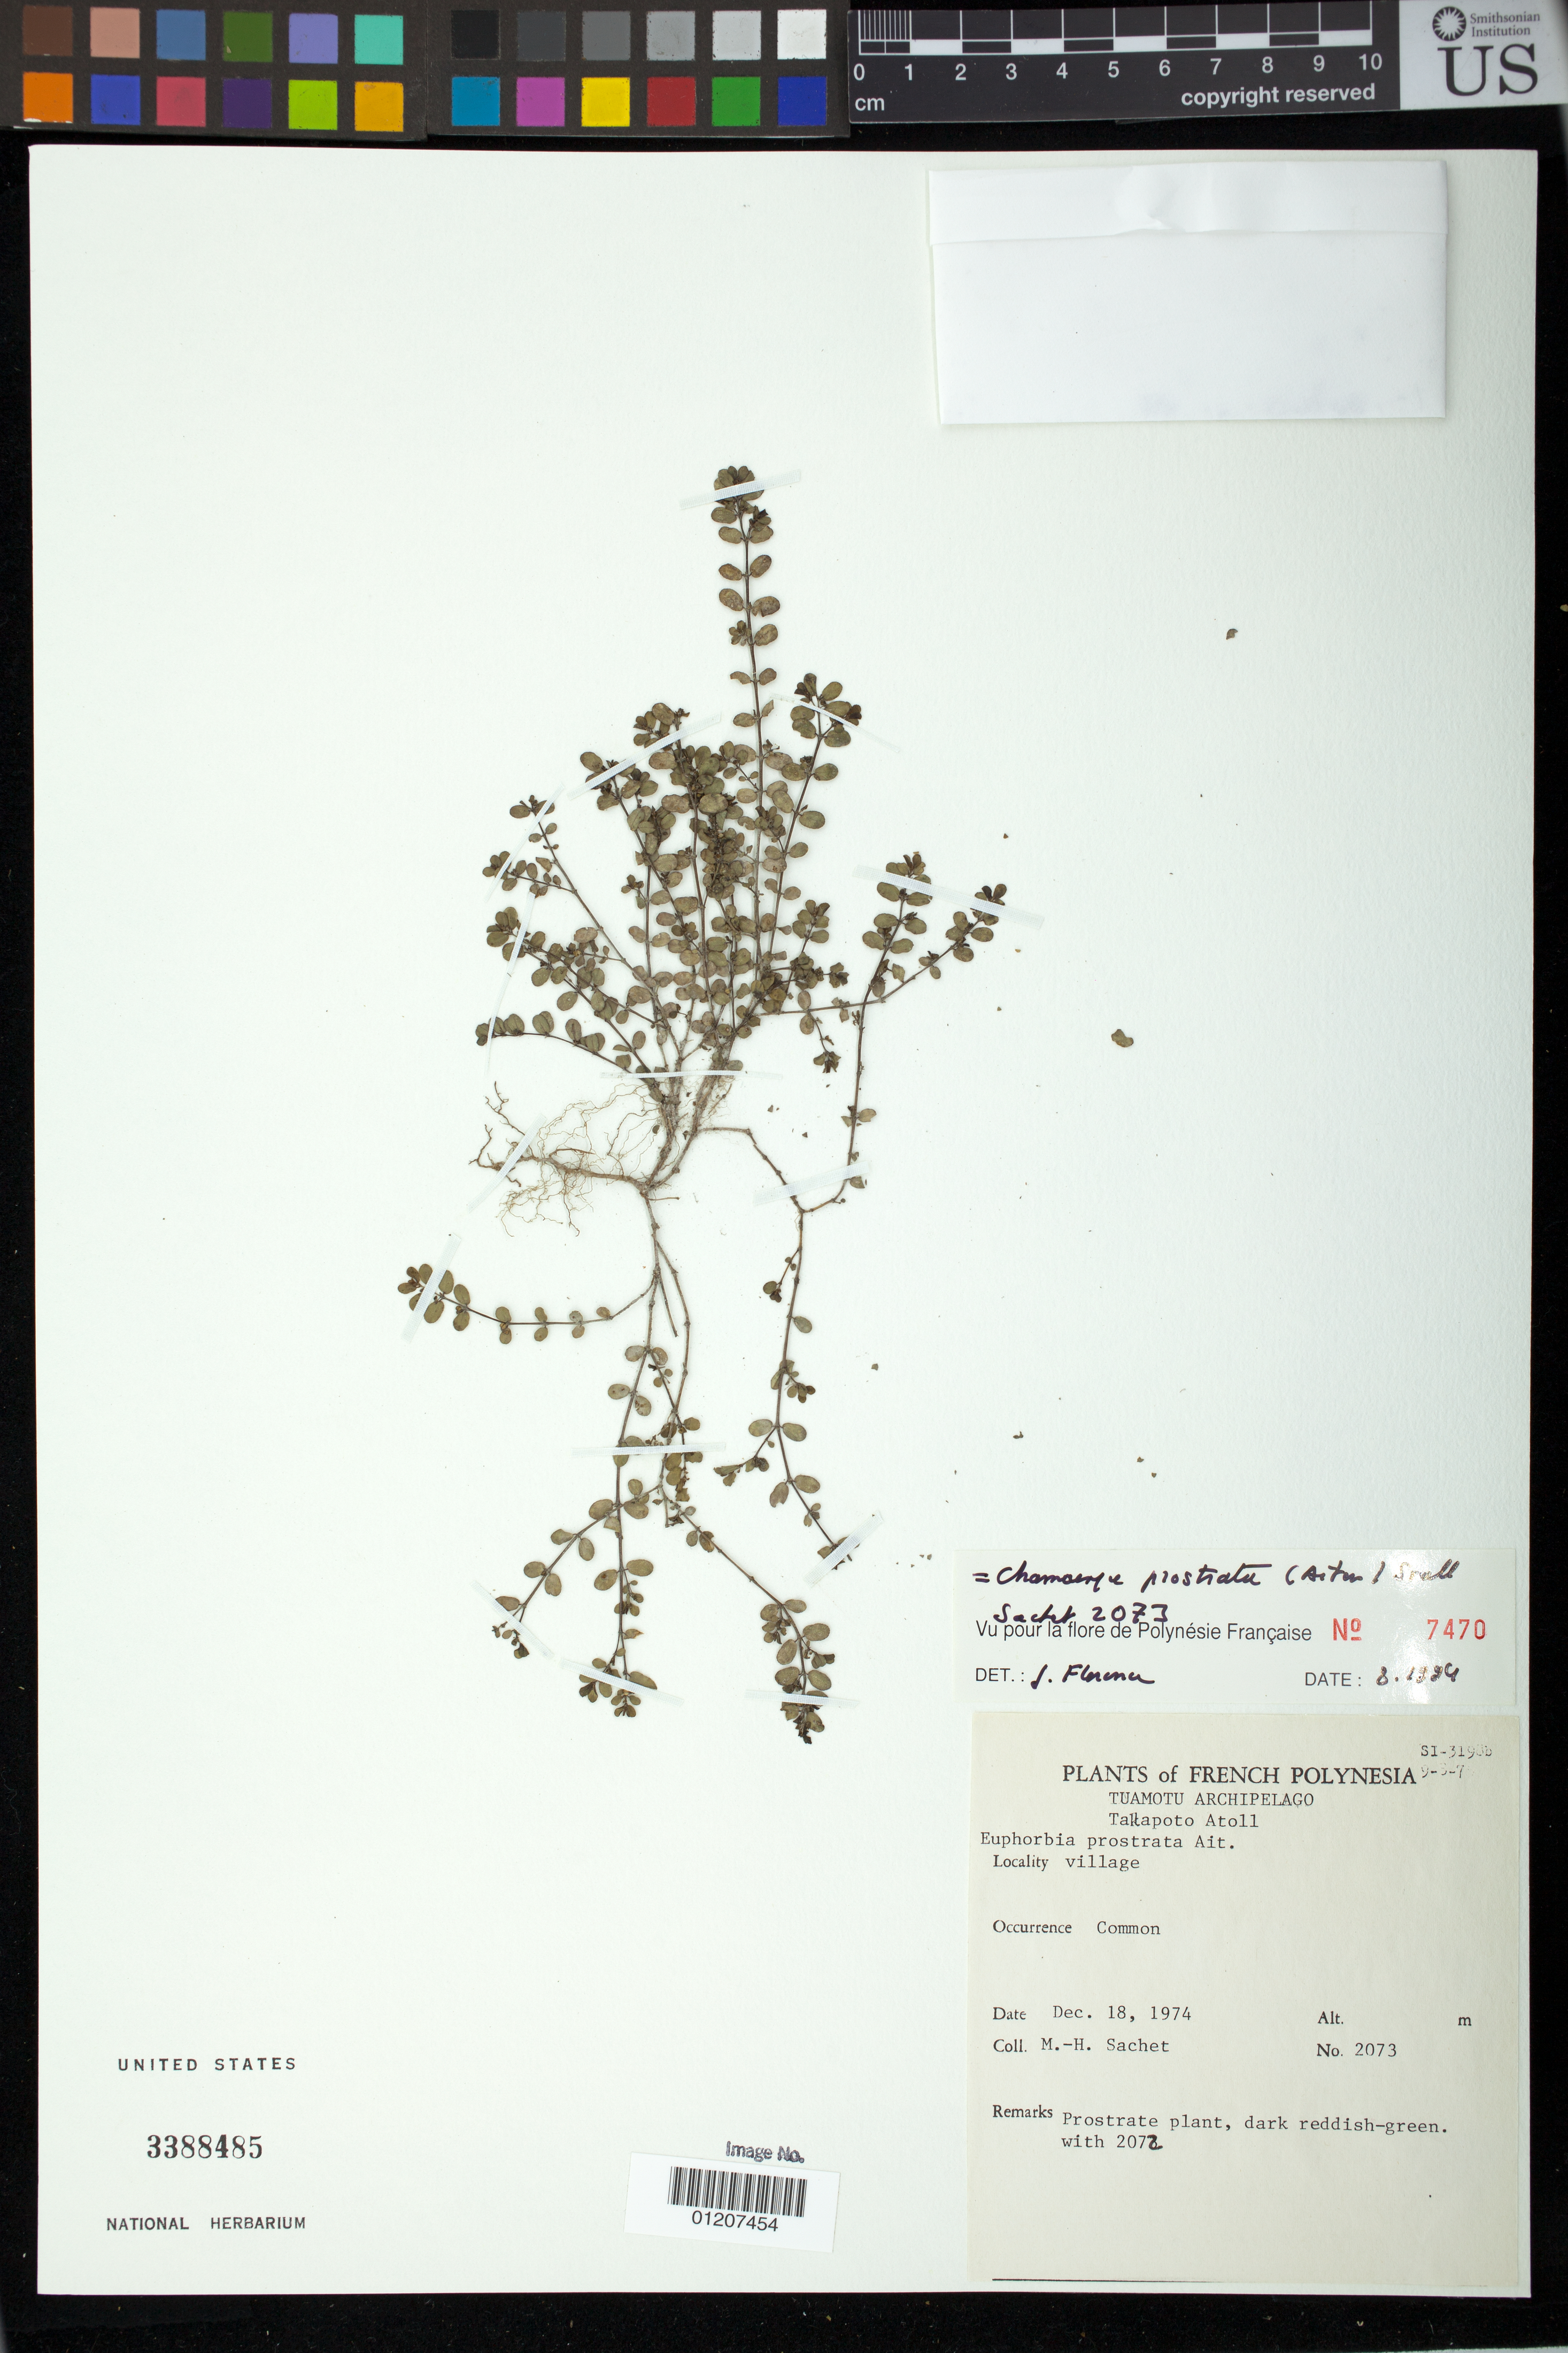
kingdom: Plantae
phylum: Tracheophyta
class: Magnoliopsida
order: Malpighiales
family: Euphorbiaceae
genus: Euphorbia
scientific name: Euphorbia prostrata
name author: Aiton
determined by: Florence, J.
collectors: M.-H. Sachet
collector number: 2073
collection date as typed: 18 Dec 1974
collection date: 1974-12-18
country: French Polynesia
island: Takapoto Atoll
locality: Takapoto atoll [Tuamotu Archipelago]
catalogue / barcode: US 3388485